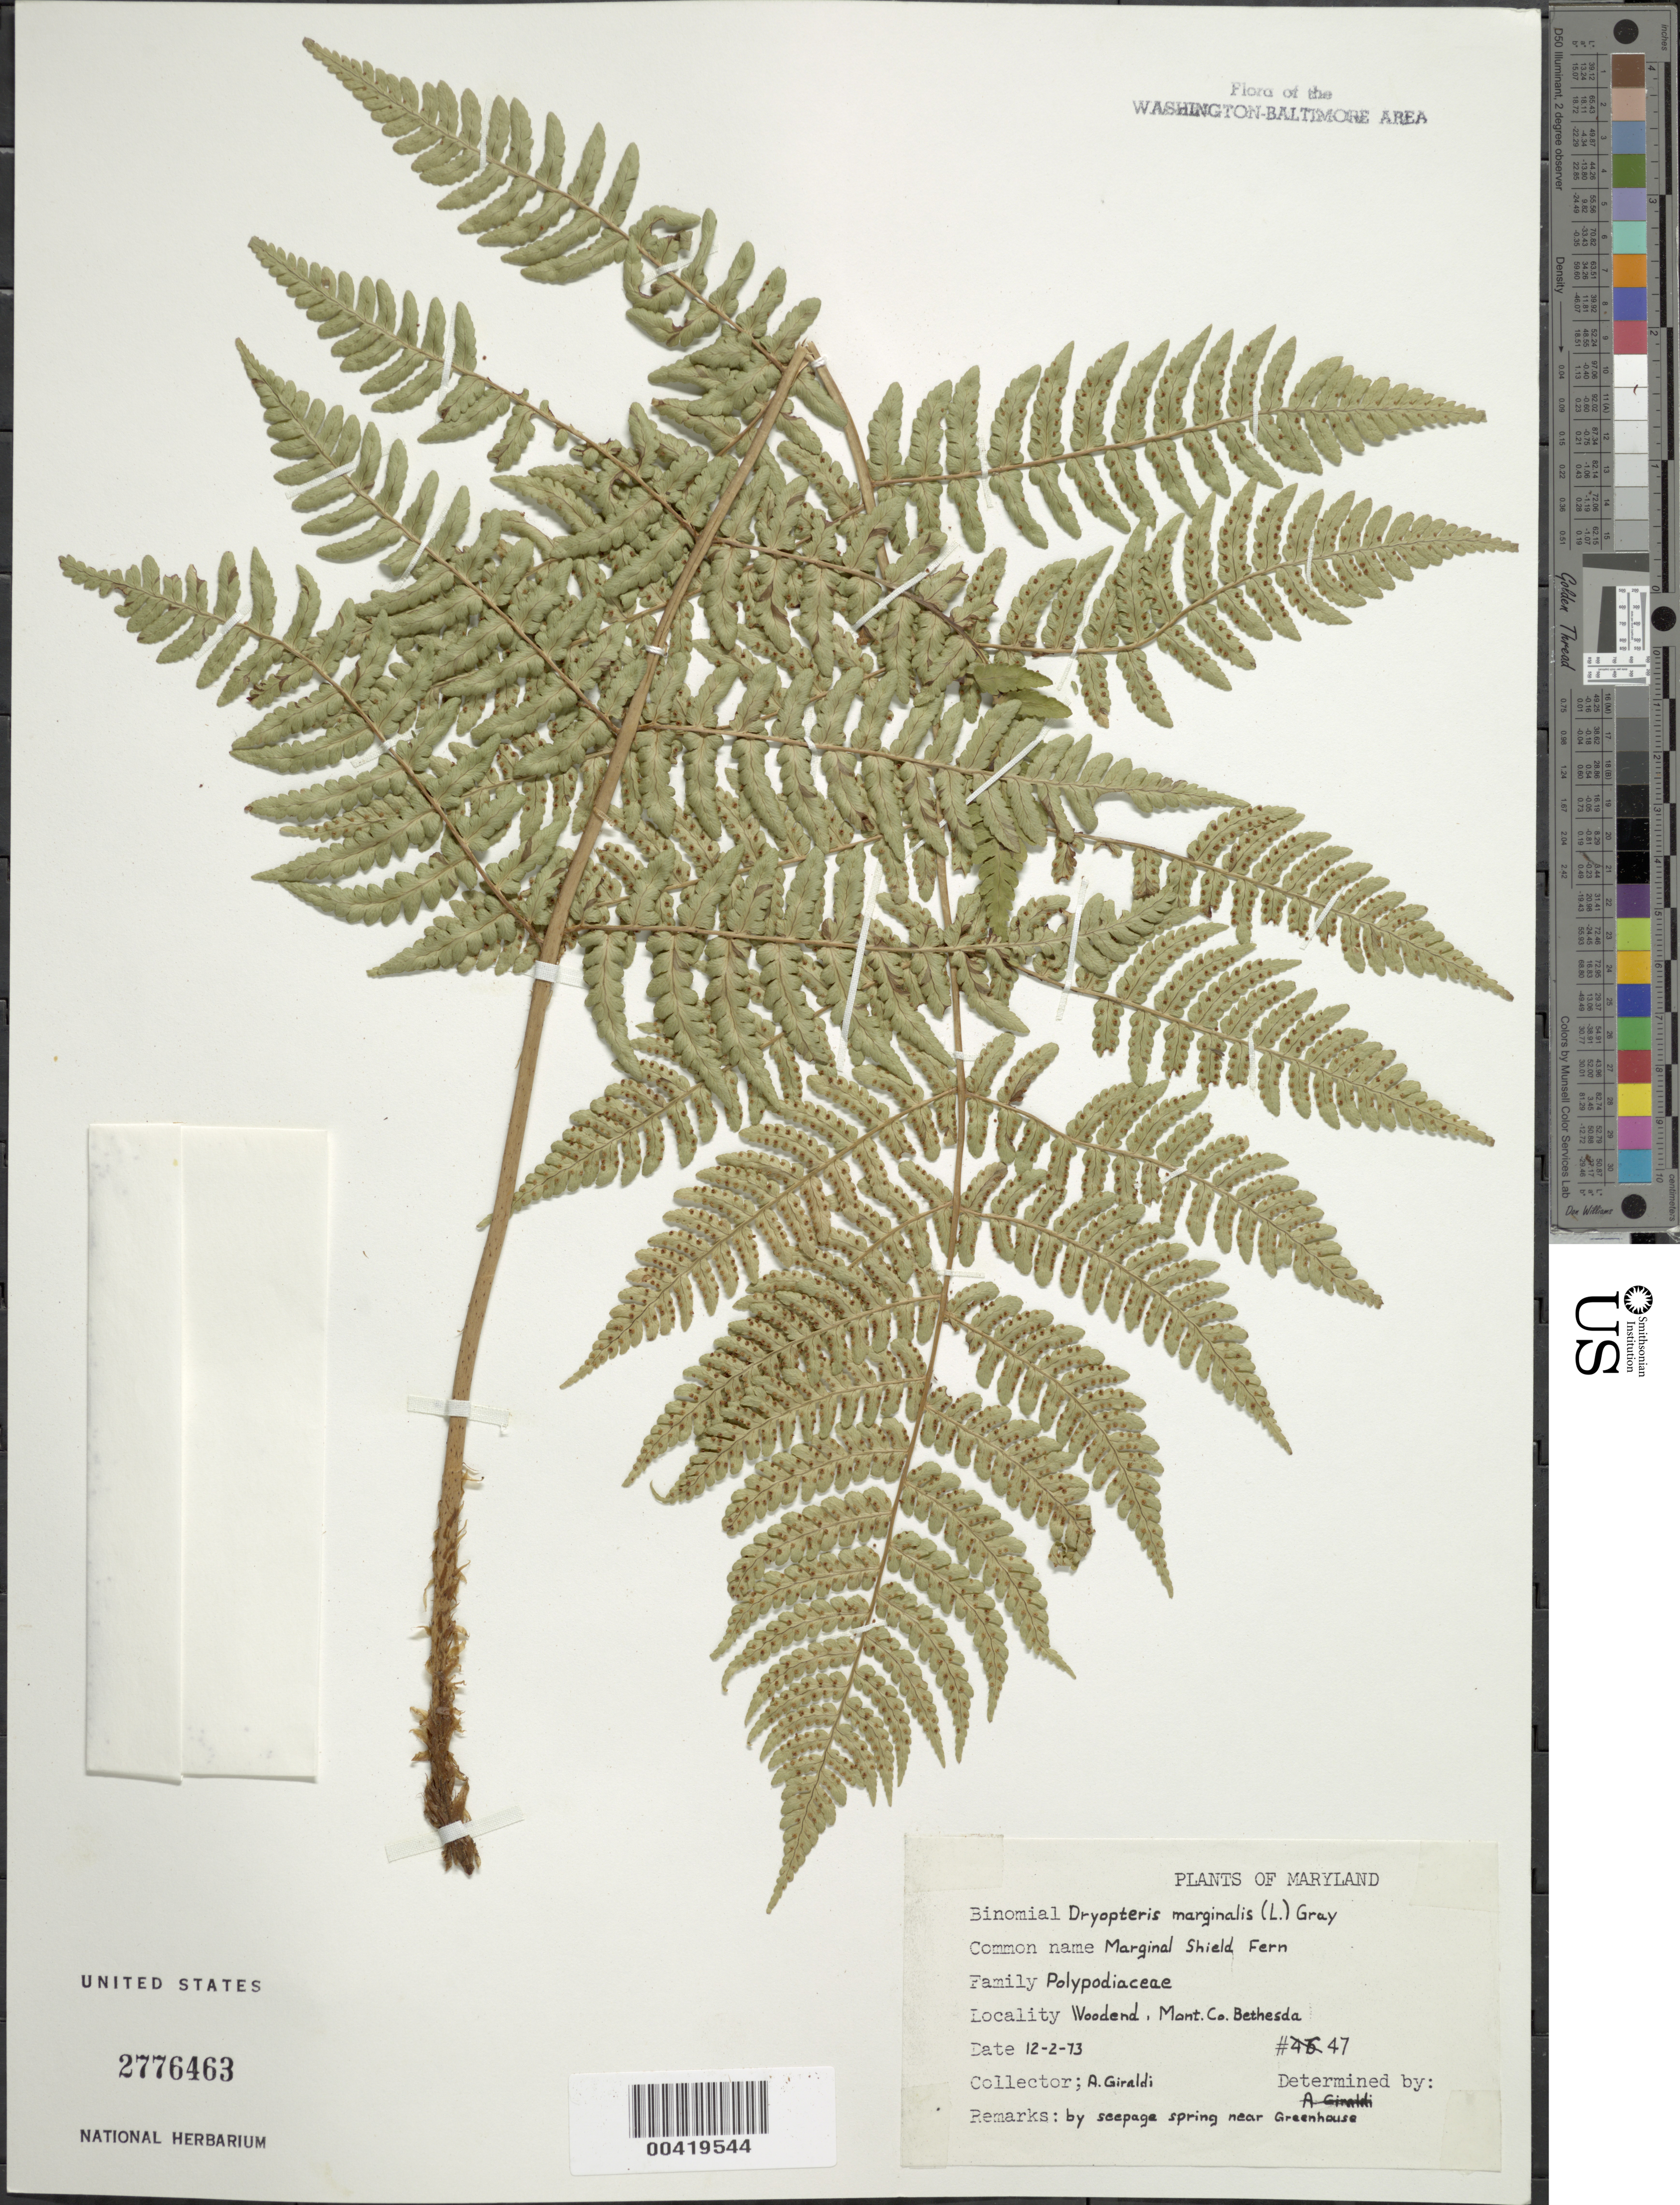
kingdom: Plantae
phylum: Tracheophyta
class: Polypodiopsida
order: Polypodiales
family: Dryopteridaceae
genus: Dryopteris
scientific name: Dryopteris marginalis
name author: (L.) A. Gray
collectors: A. Giraldi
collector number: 47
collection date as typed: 02 Dec 1973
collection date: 1973-12-02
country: United States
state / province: Maryland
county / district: Montgomery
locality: Woodend, Bethesda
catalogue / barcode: US 2776463